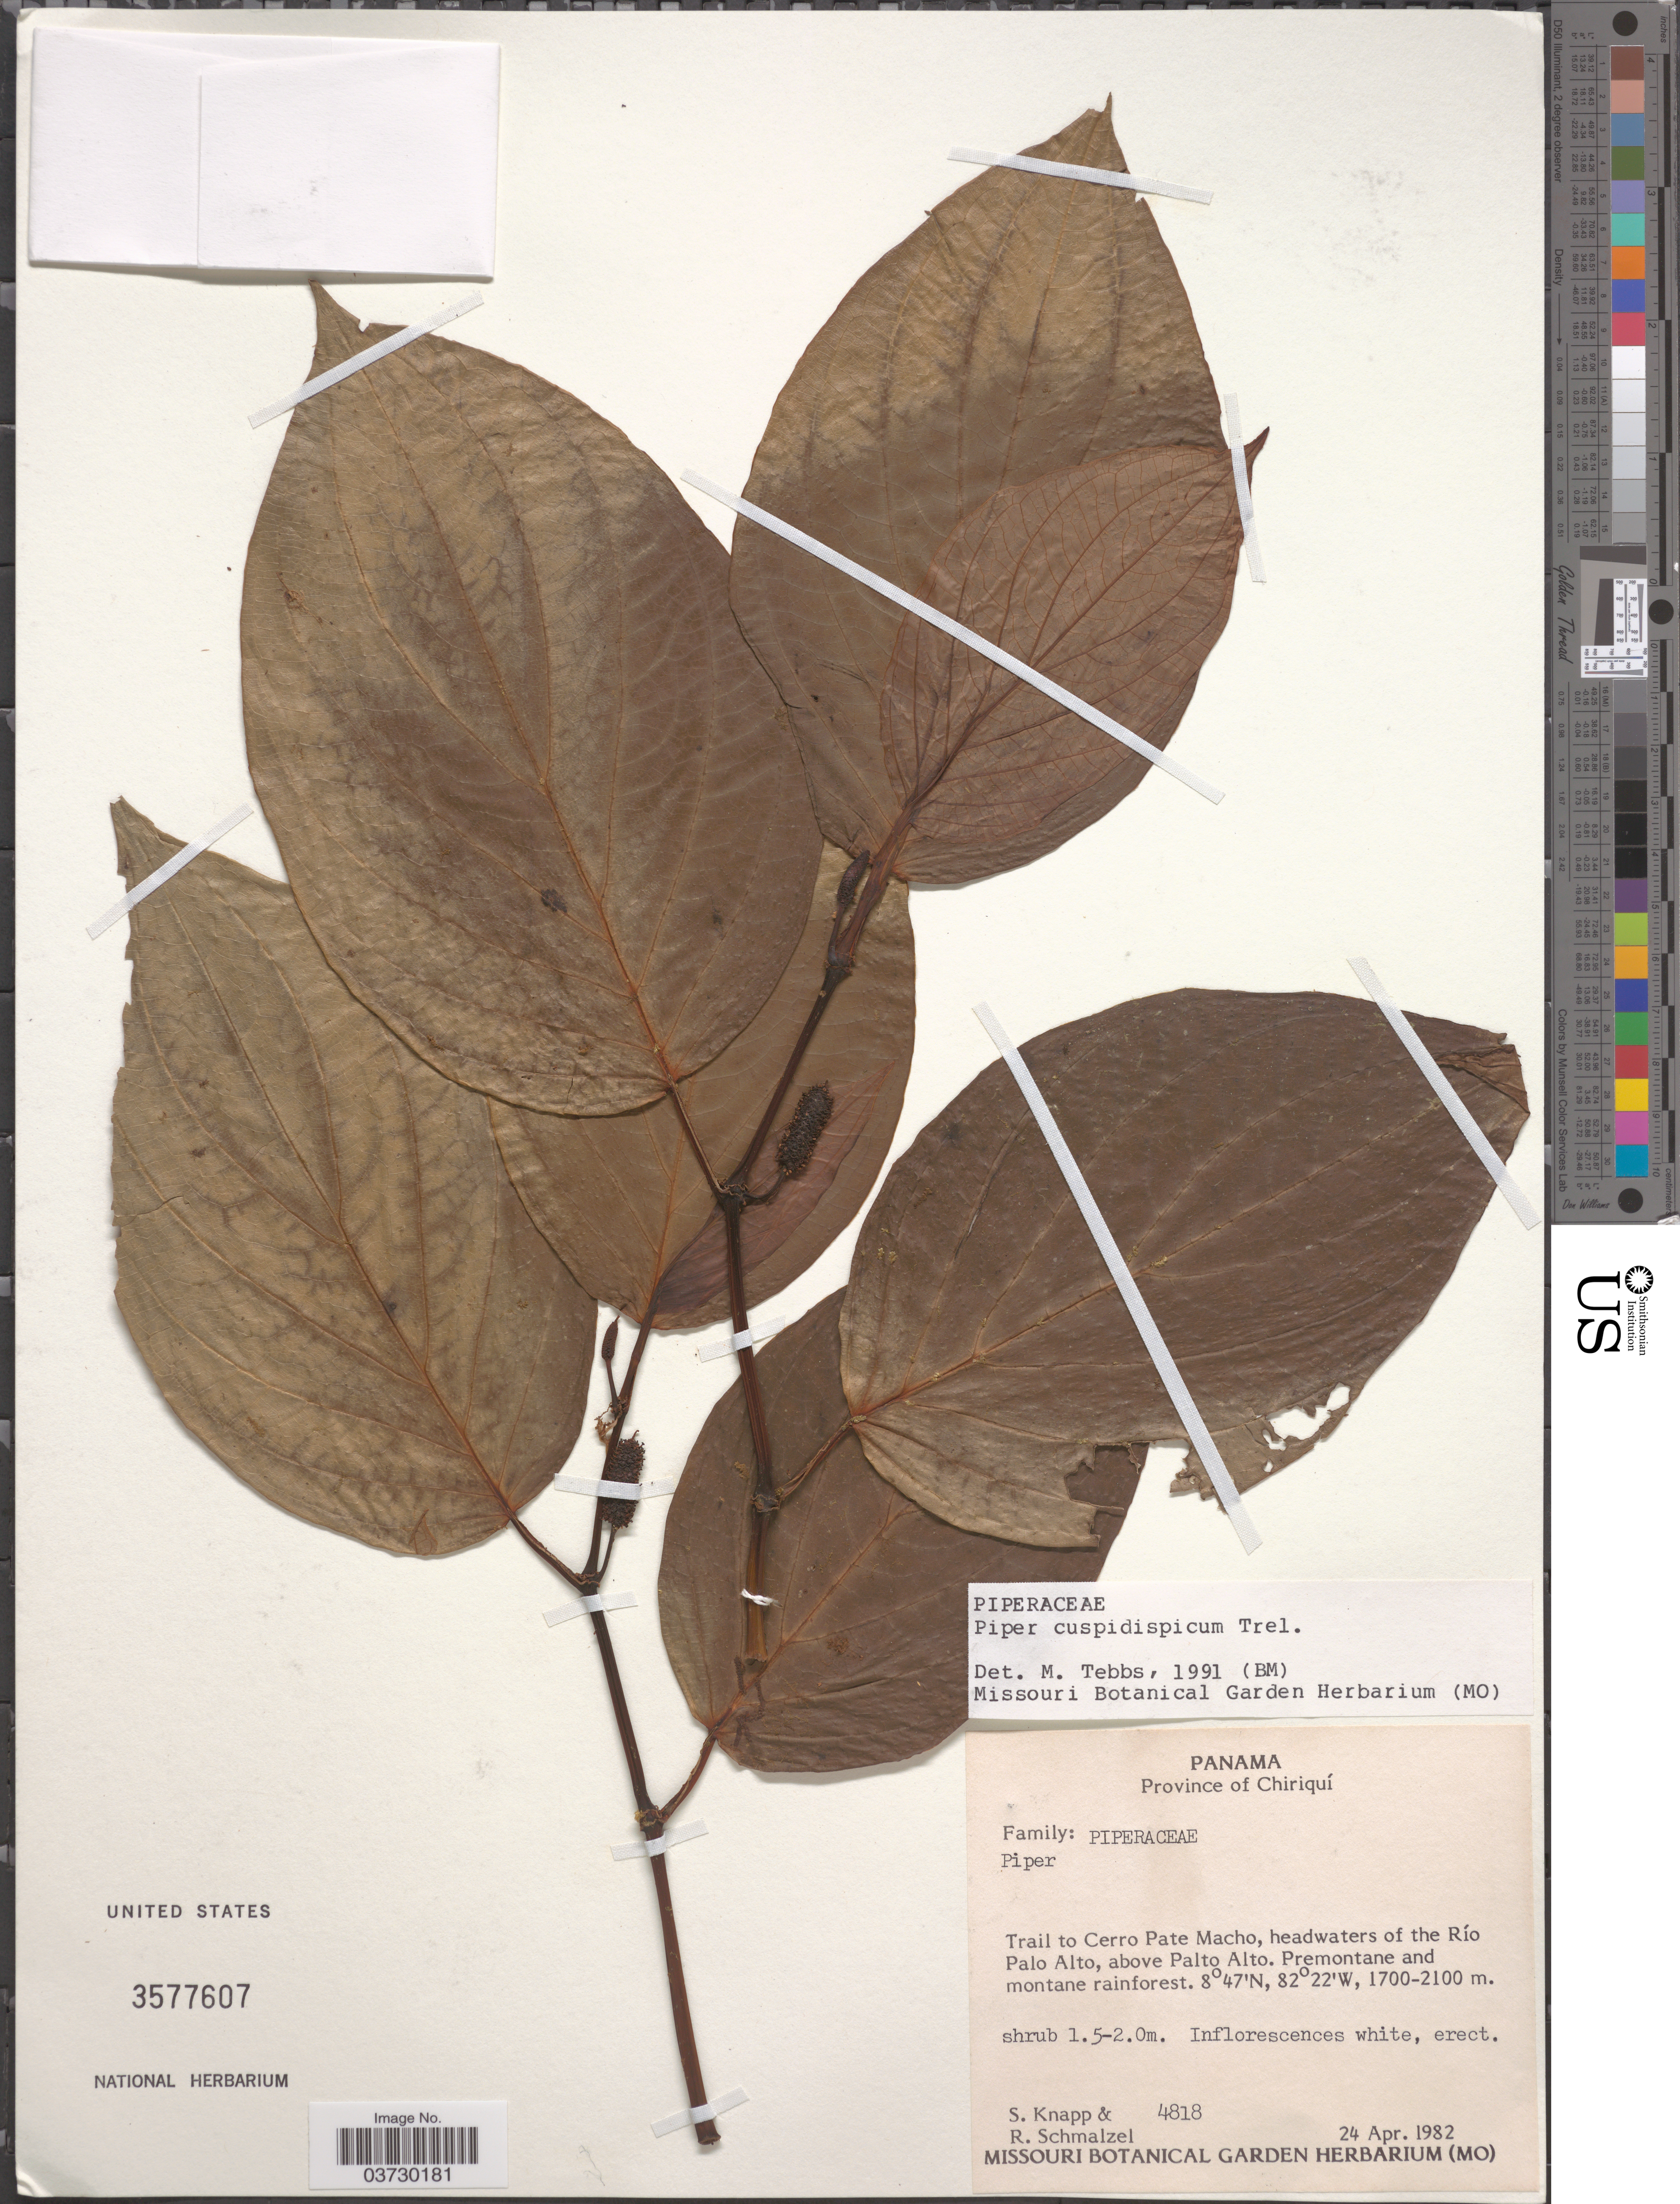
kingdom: Plantae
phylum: Tracheophyta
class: Magnoliopsida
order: Piperales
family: Piperaceae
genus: Piper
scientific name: Piper cuspidispicum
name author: Trel.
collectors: S. Knapp & R. Schmalzel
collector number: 4818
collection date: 1982-04-24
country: Panama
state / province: Chiriqui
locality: Trail to Cerro Pate Macho, headwaters of the Río Palo Alto, above Palto Alto. Promontane and montane rainforest.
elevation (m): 1700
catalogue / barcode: US 3577607